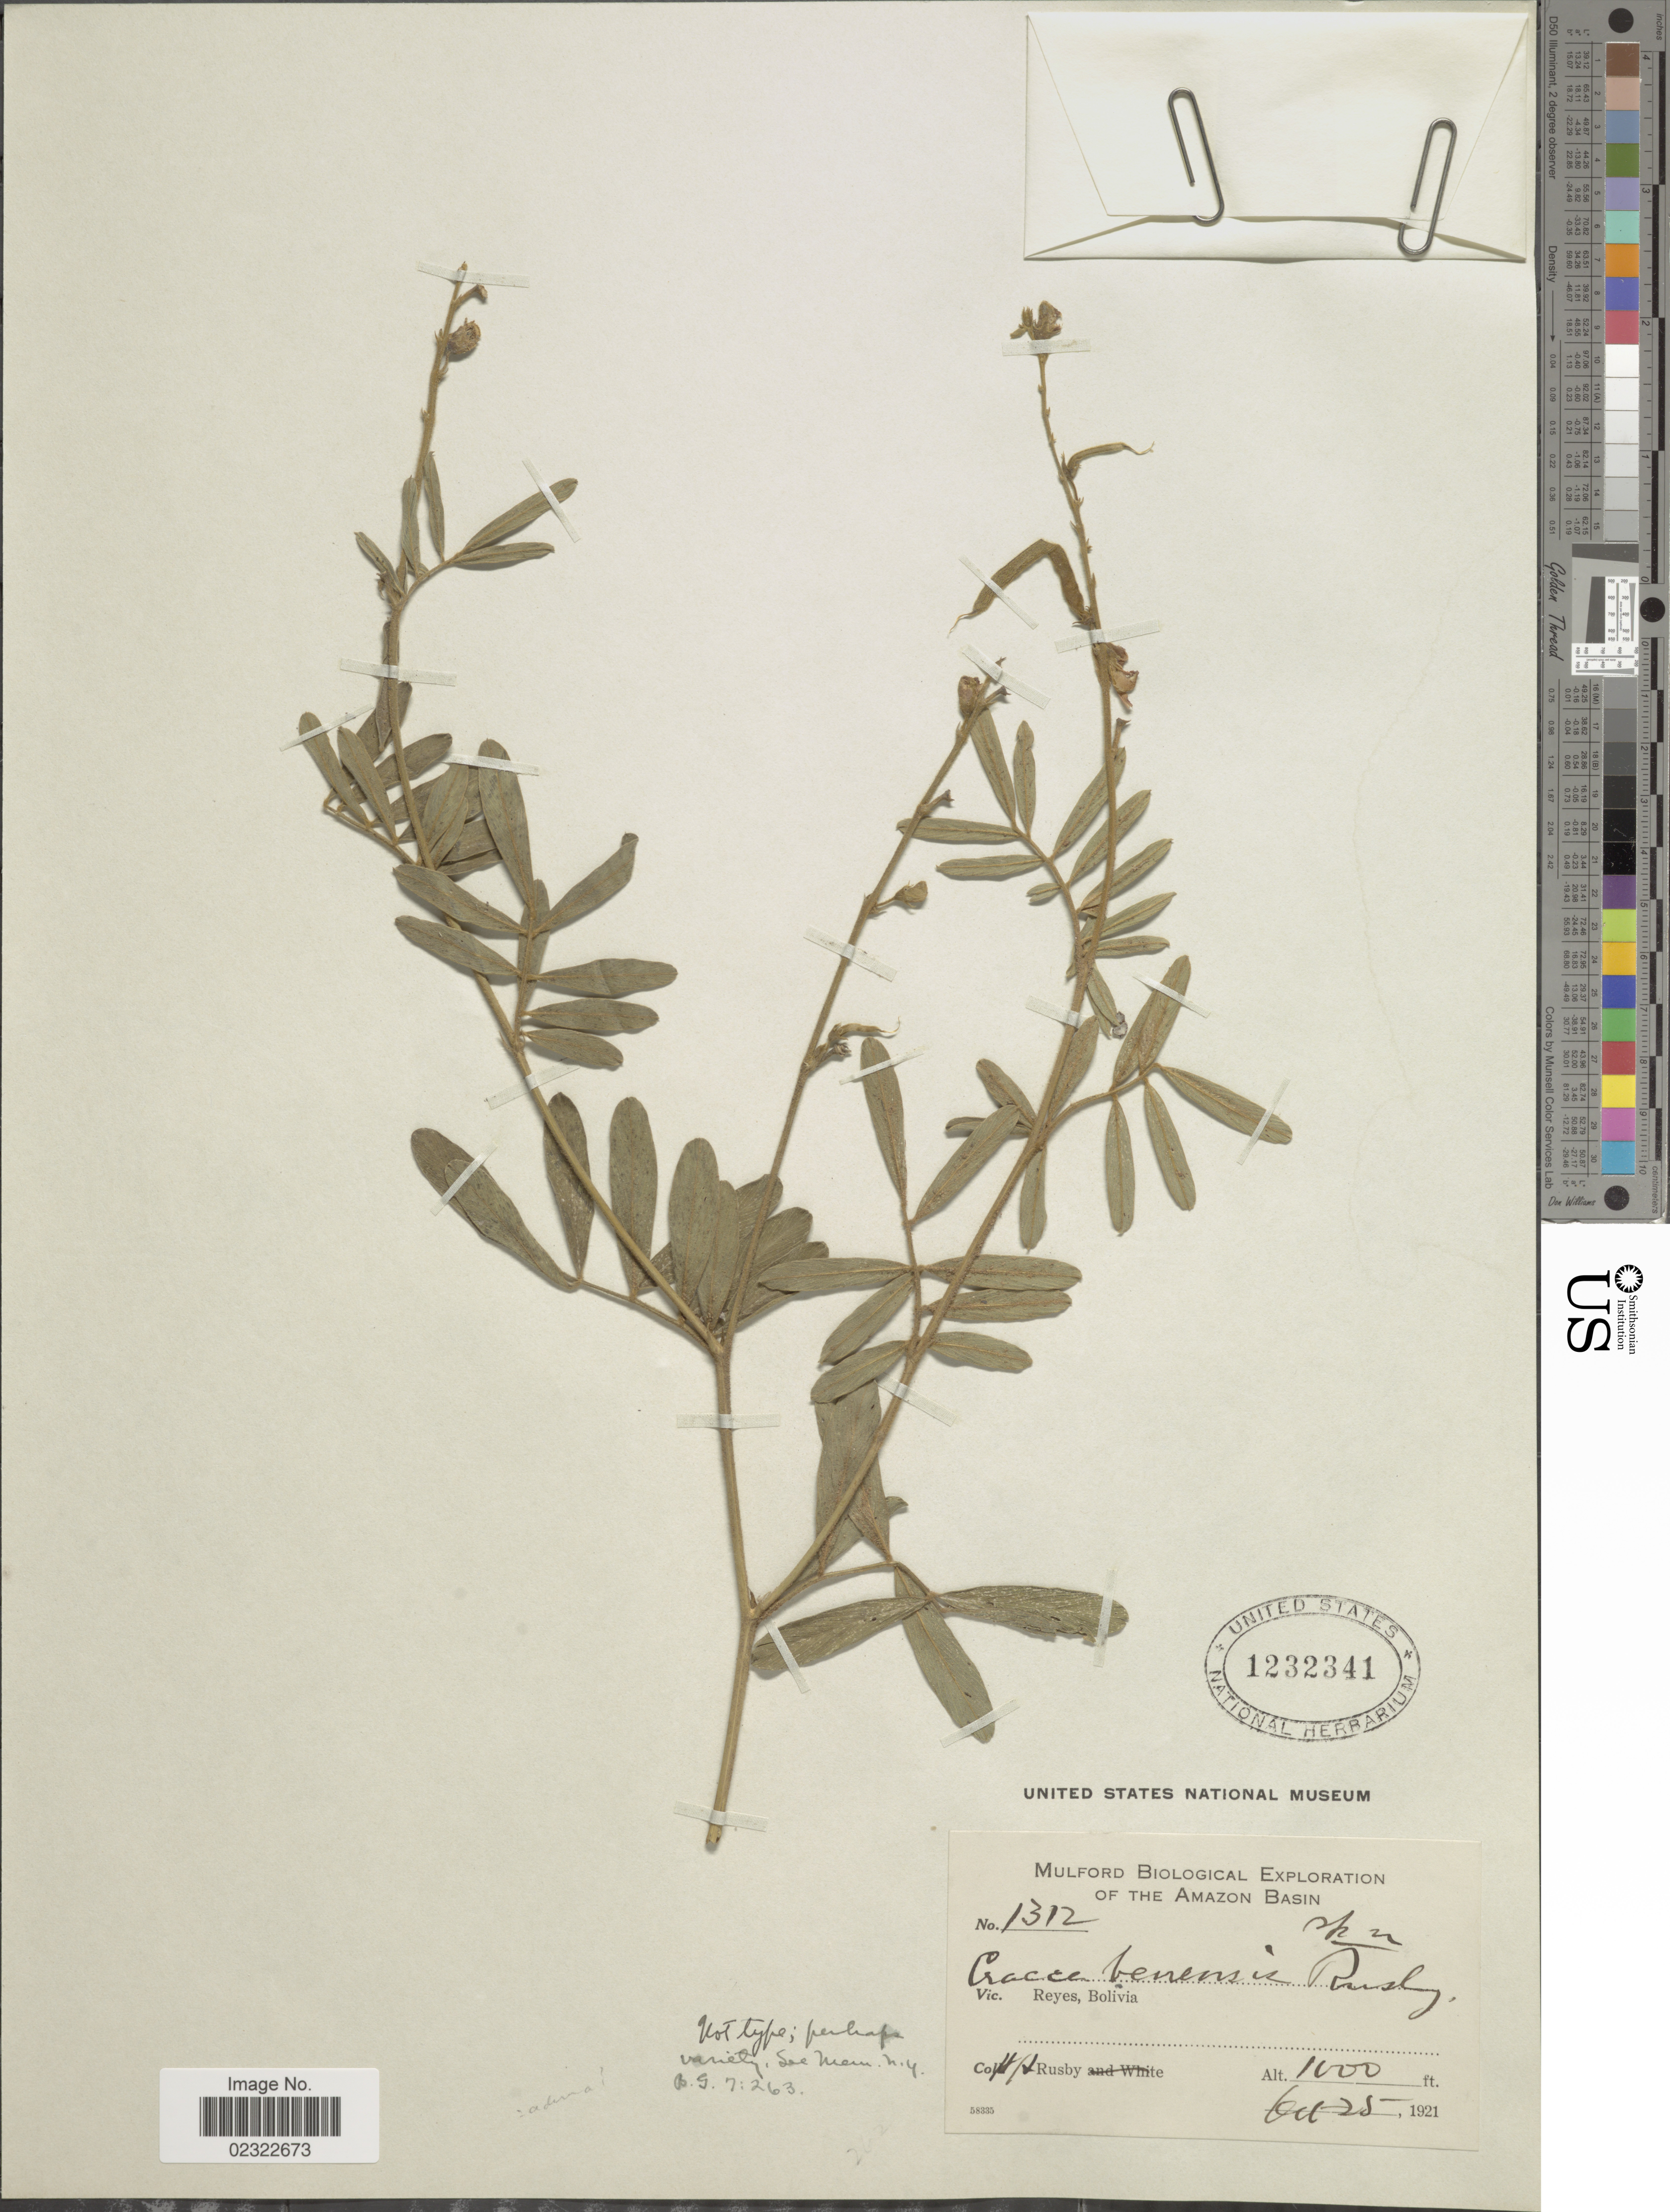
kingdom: Plantae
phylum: Tracheophyta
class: Magnoliopsida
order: Fabales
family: Fabaceae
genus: Tephrosia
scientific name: Tephrosia benensis (Rusby) comb. nov., ined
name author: (Rusby)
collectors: H. H. Rusby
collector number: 1312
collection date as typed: Oct. 25, 1921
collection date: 1921-10-25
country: Bolivia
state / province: Beni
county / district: José Ballivián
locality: Reyes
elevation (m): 305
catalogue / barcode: US 1232341